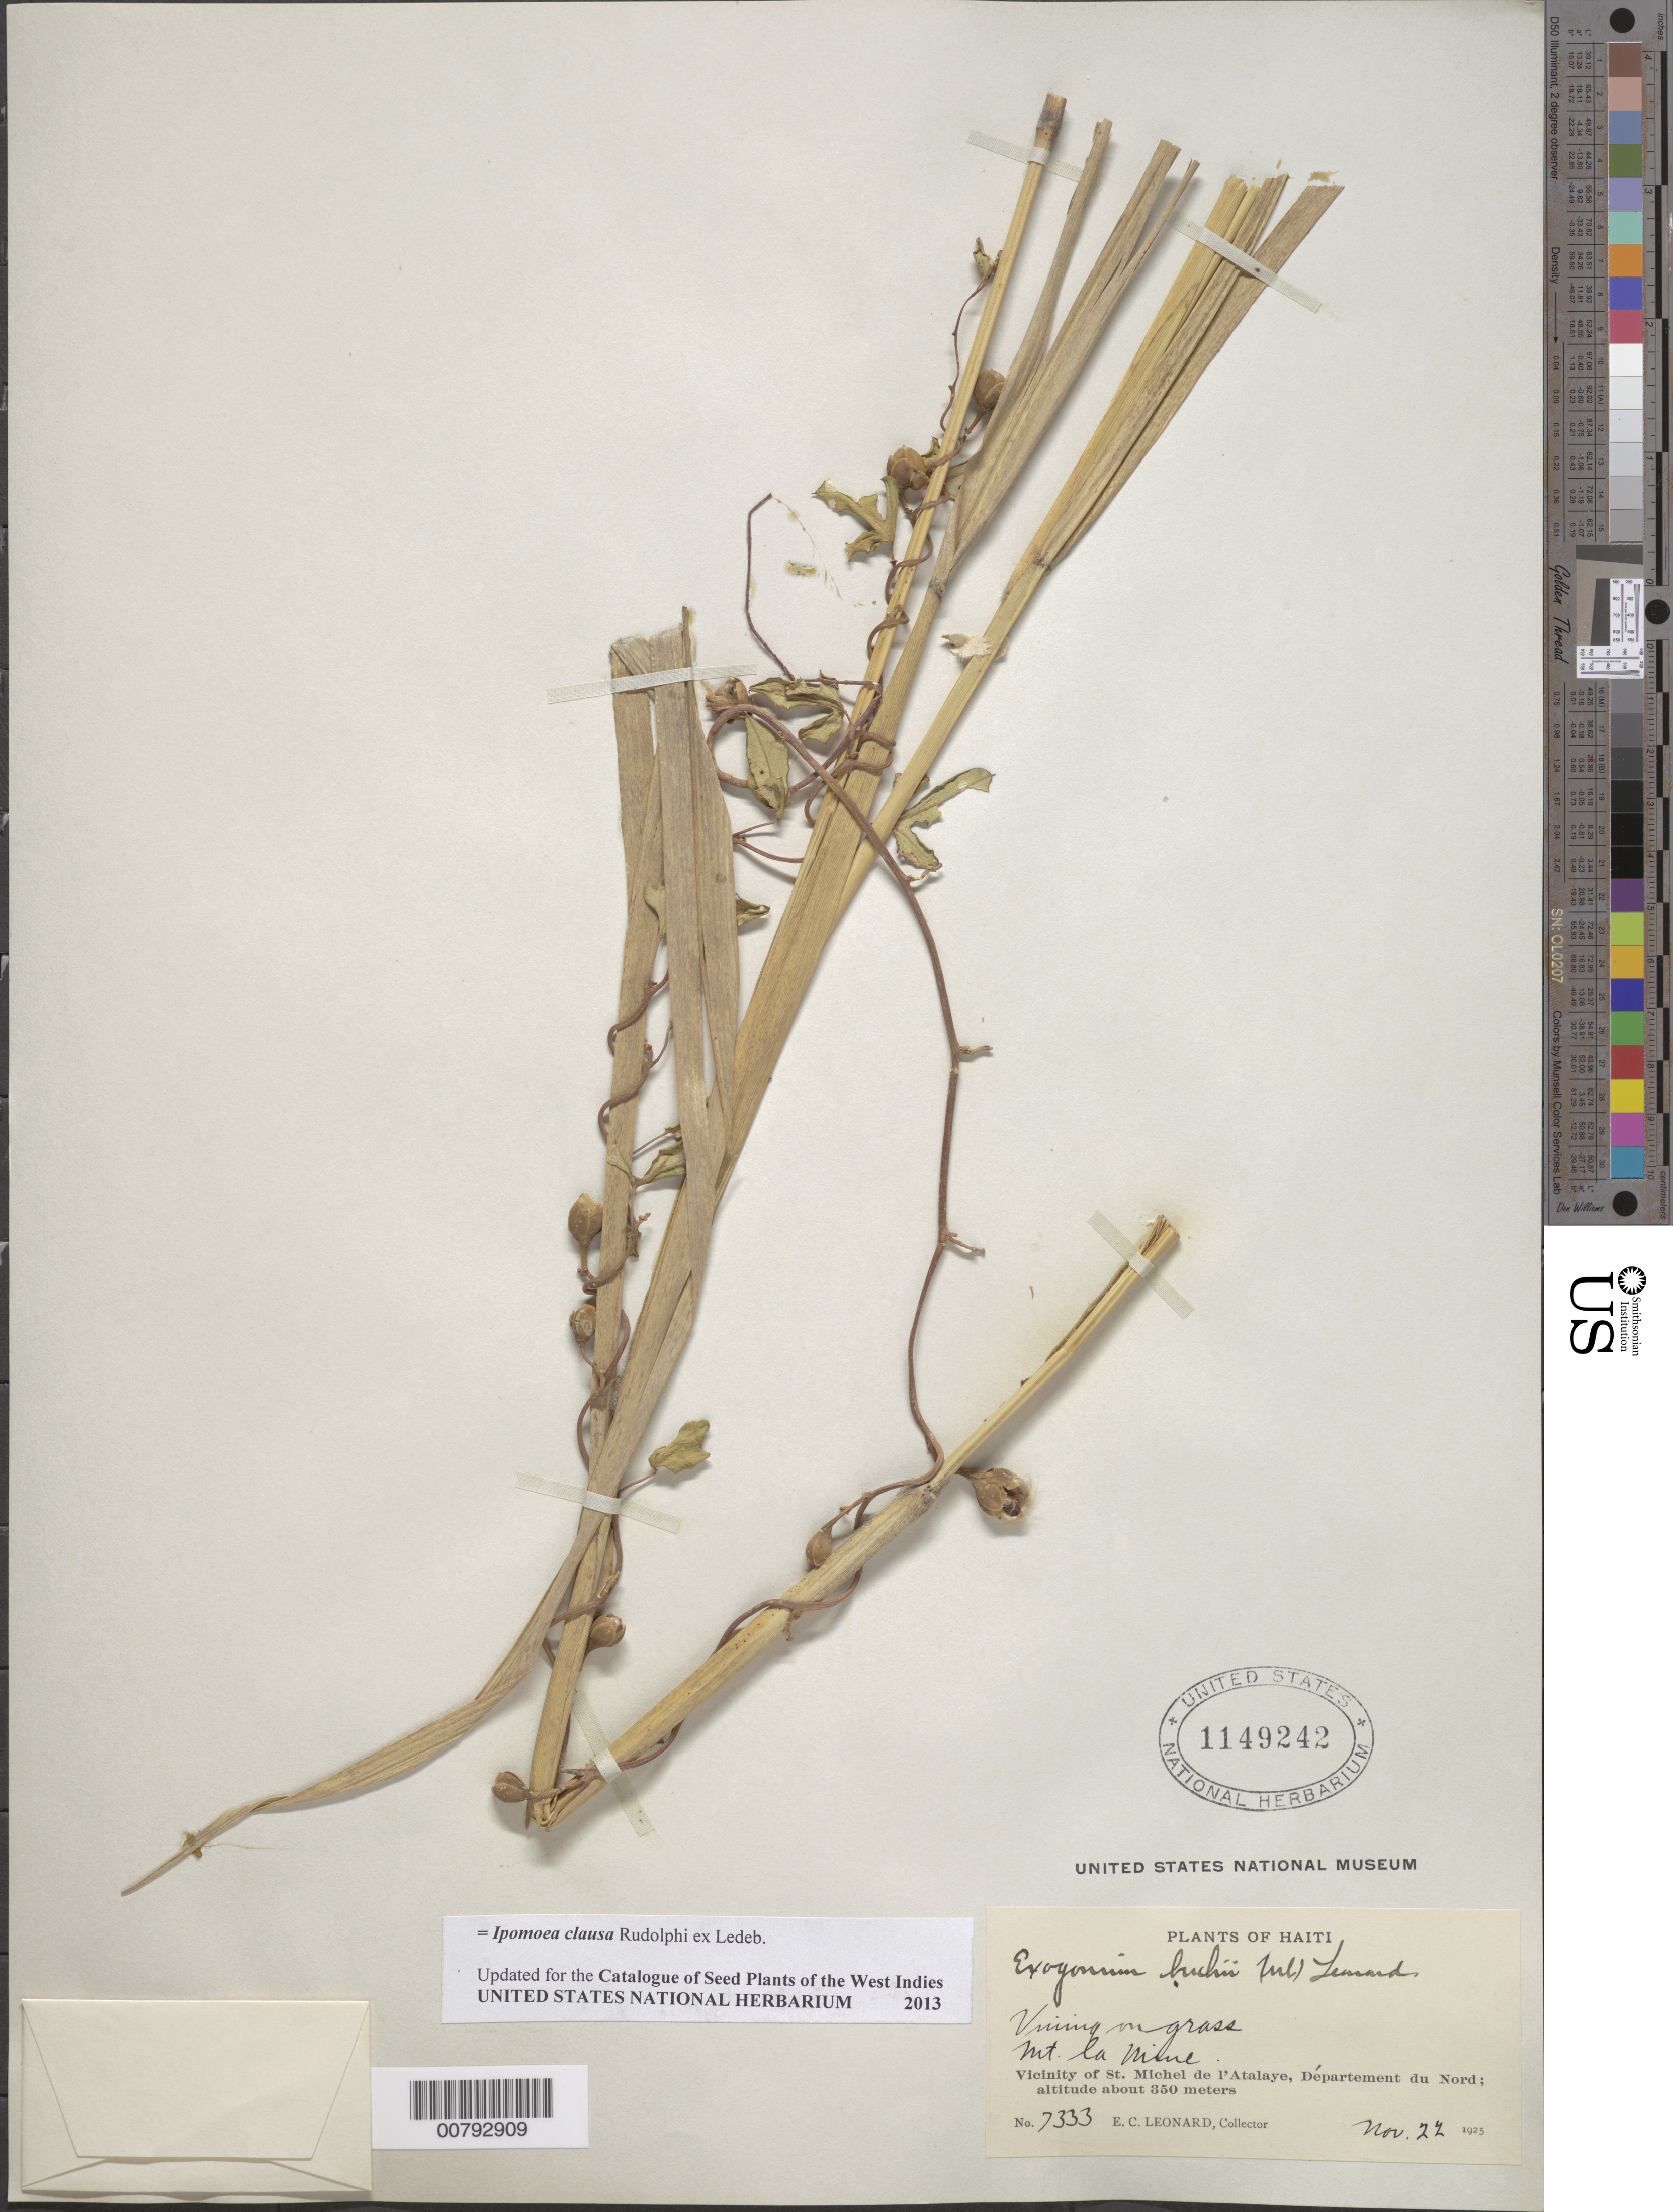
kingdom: Plantae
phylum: Tracheophyta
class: Magnoliopsida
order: Solanales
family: Convolvulaceae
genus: Ipomoea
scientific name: Ipomoea clausa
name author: Rudolphi ex Ledeb.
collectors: E. C. Leonard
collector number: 7333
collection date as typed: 22 Nov 1925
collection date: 1925-11-22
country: Haiti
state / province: Nord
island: Hispaniola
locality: Vicinity of St. michel de l'Atalaye, Mt. la Mine.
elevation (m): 350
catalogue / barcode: US 1149242